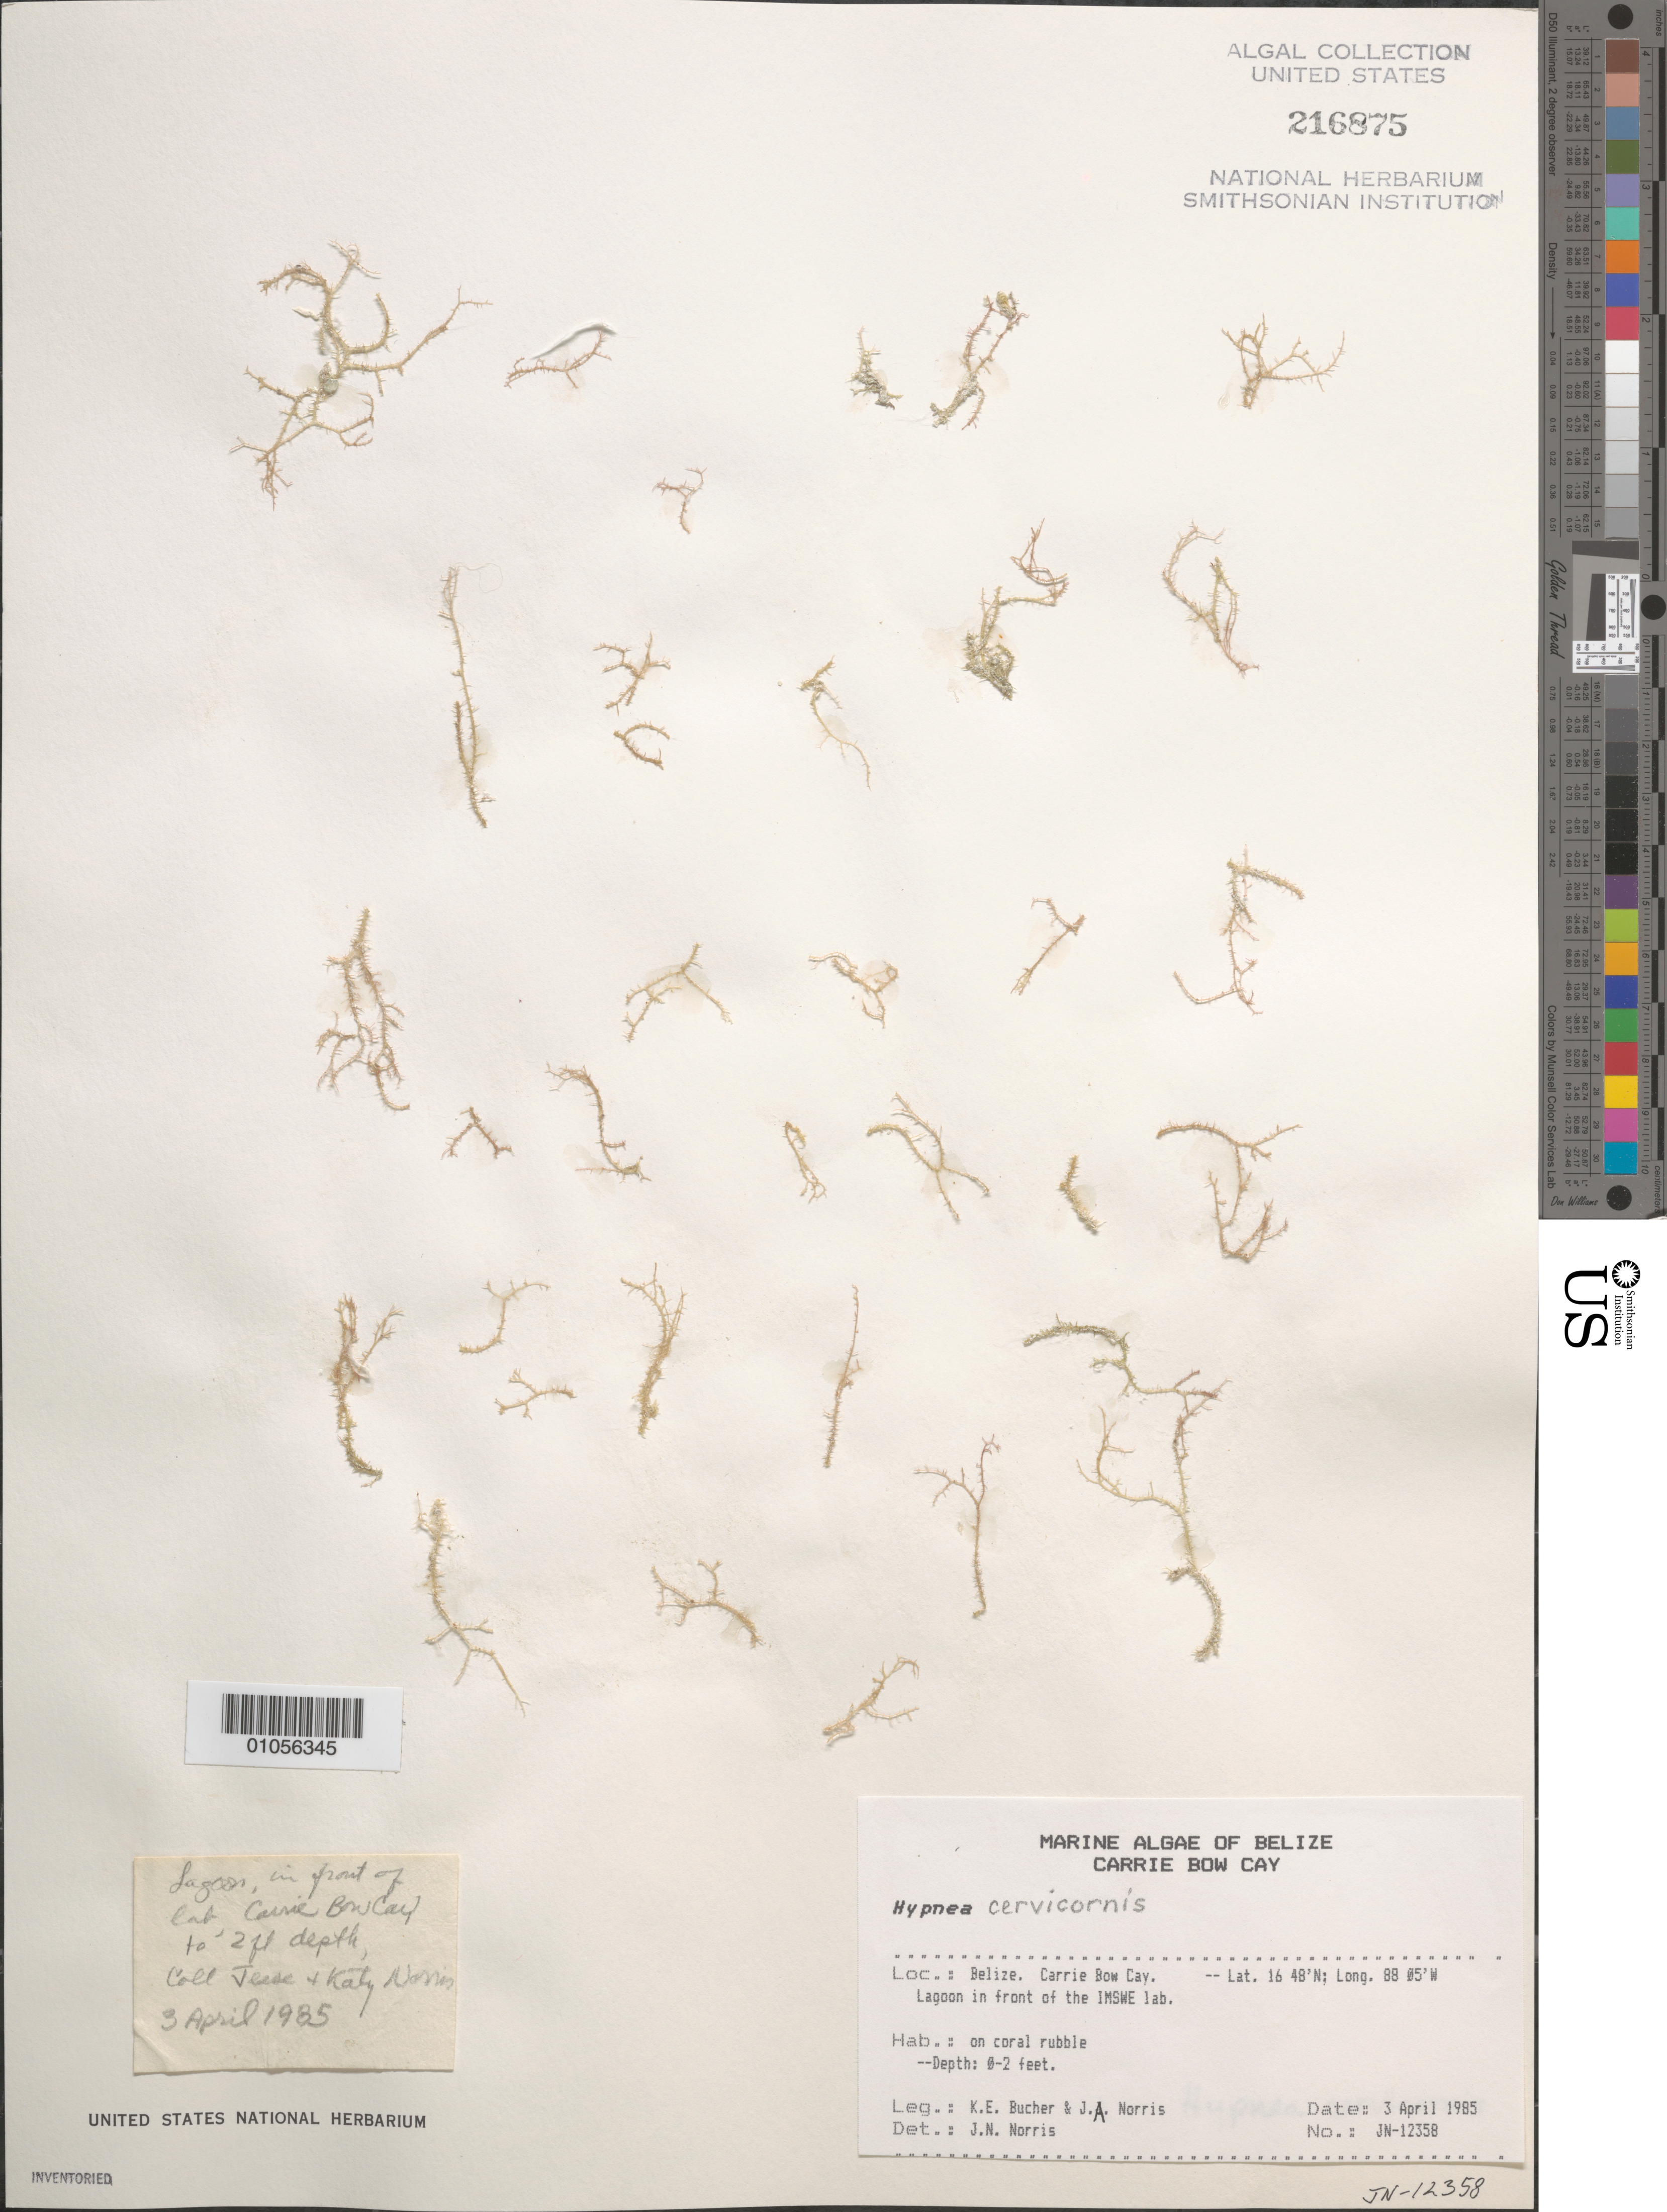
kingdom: Plantae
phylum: Rhodophyta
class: Florideophyceae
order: Gigartinales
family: Cystocloniaceae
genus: Hypnea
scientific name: Hypnea cervicornis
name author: J. Agardh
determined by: Norris, James N.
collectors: K. E. Bucher & J. A. Norris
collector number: JN-12358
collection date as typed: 03 Apr 1985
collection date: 1985-04-03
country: Belize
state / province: Stann Creek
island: Carrie Bow Cay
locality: Lagoon in front of the IMSWE laboratory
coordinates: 16 48'N, 88 05'W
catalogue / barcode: US 216875